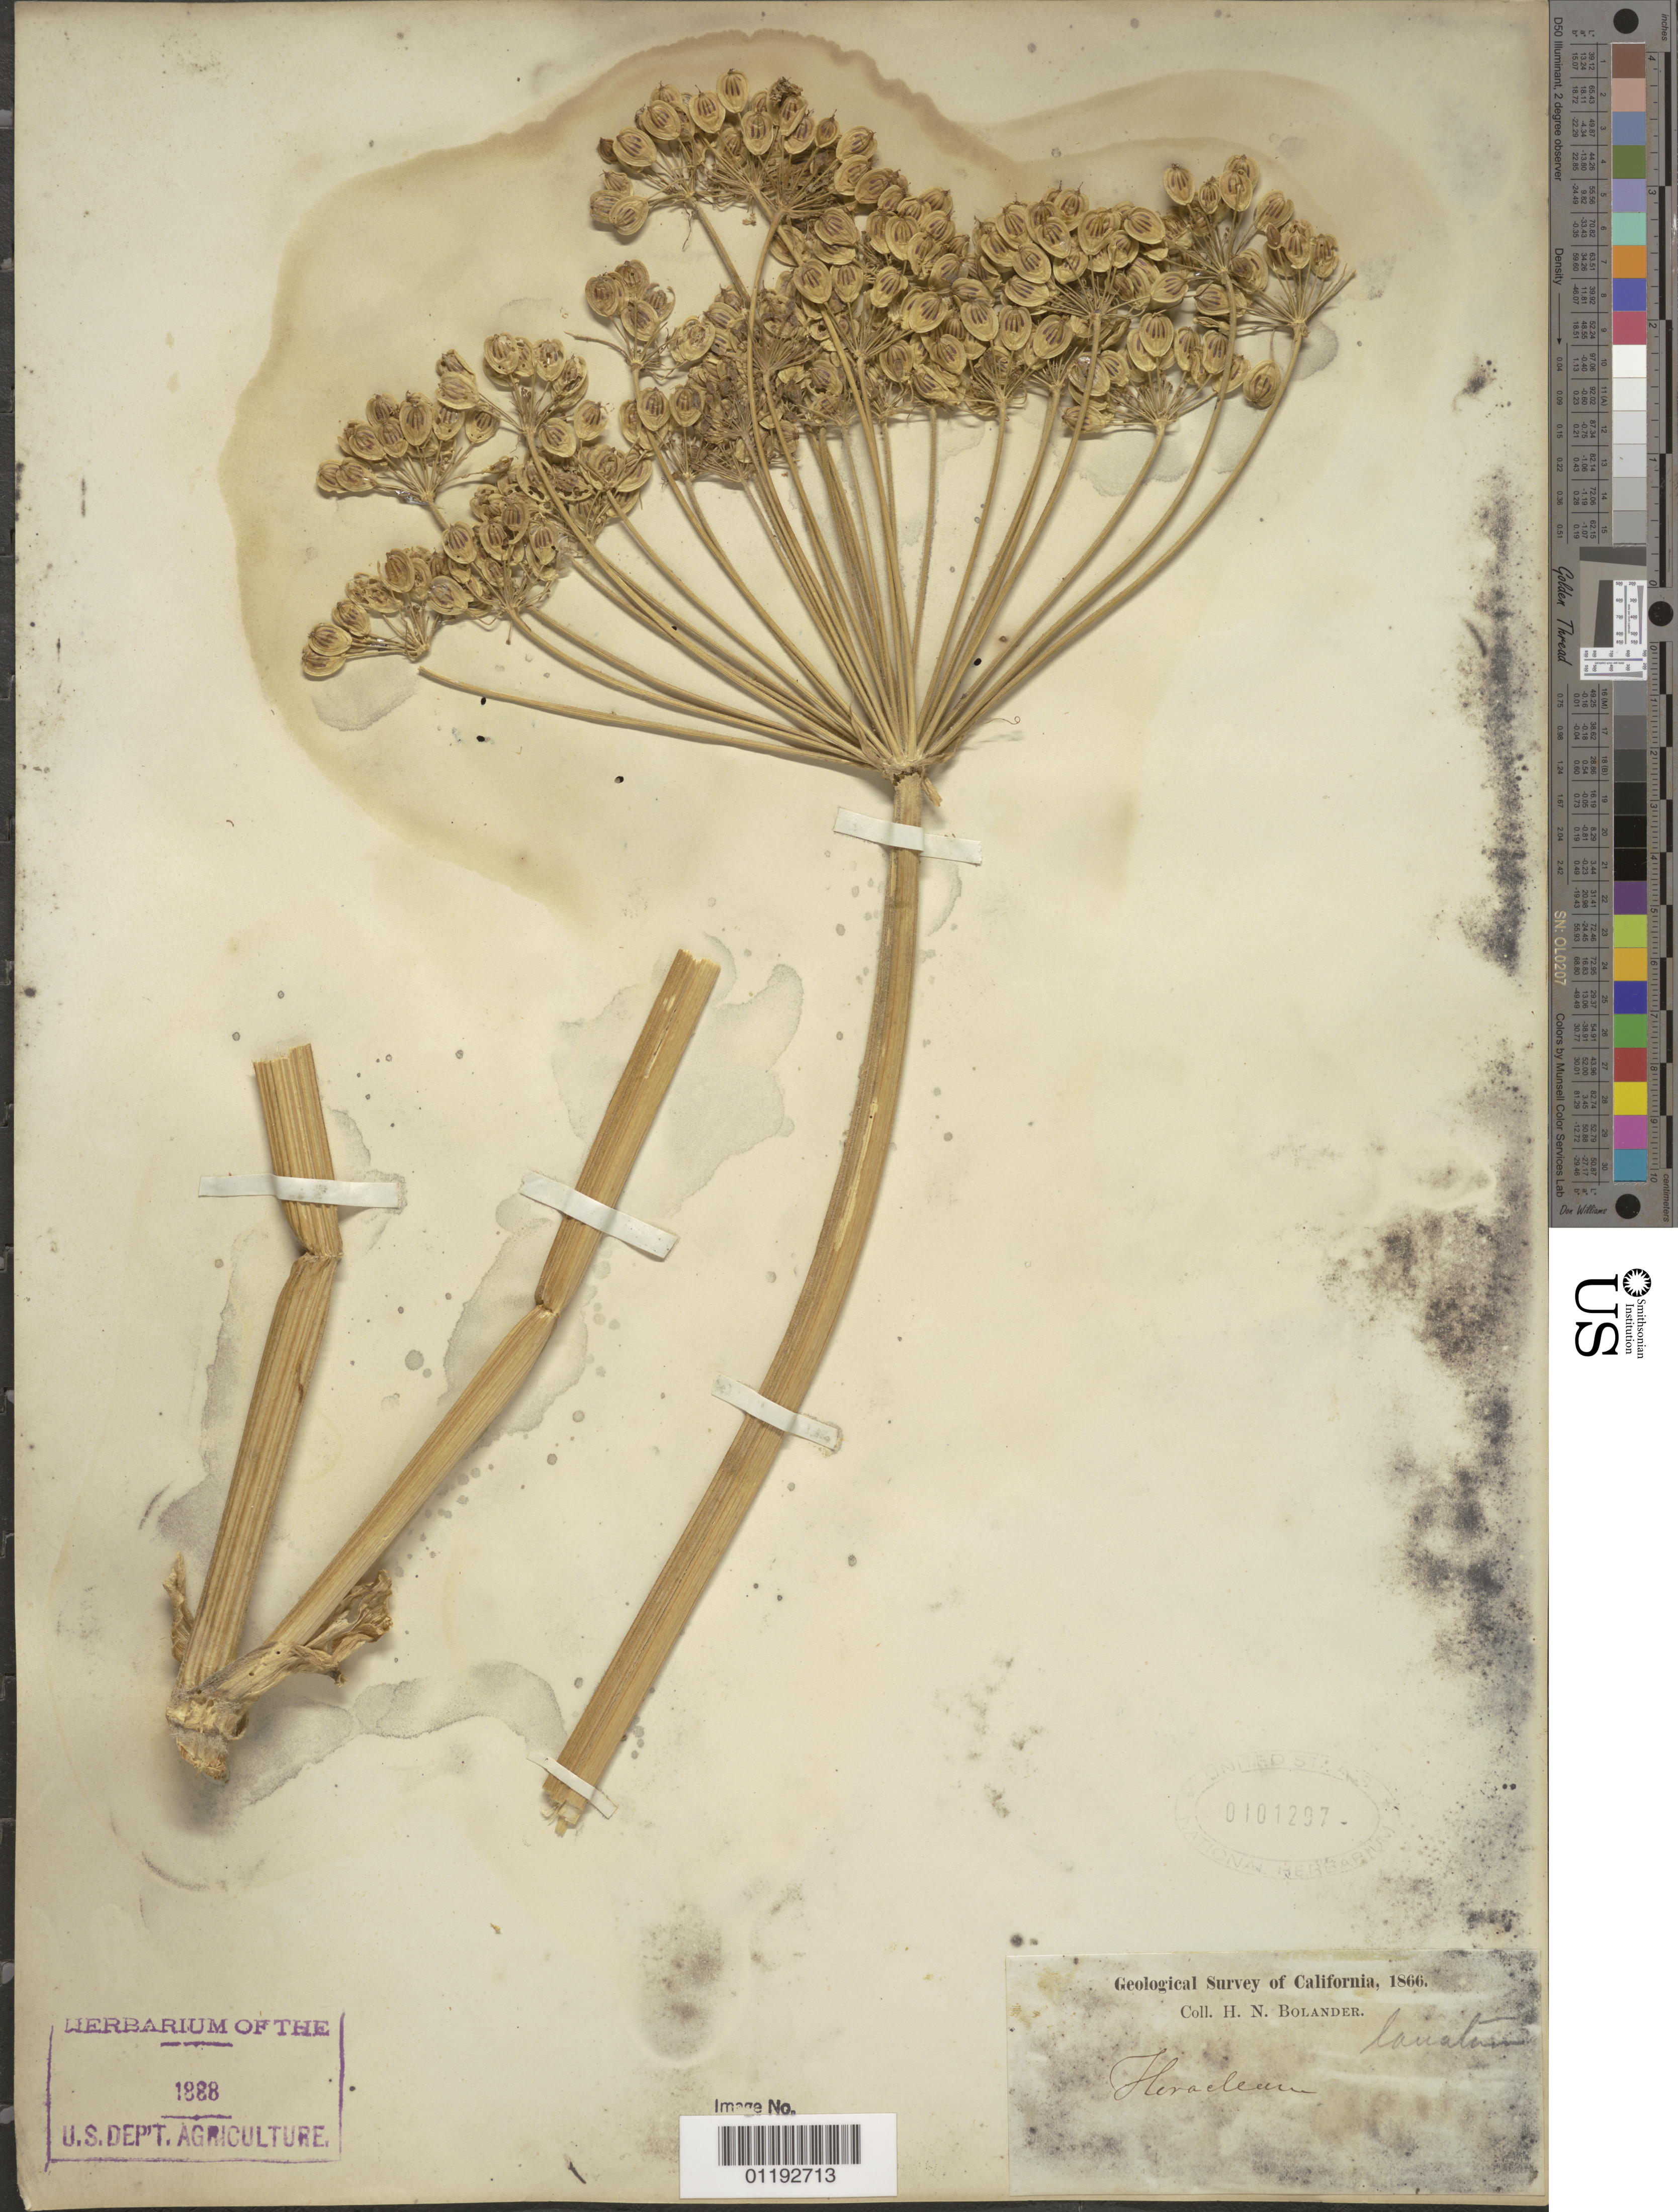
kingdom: Plantae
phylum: Tracheophyta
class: Magnoliopsida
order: Apiales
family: Apiaceae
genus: Heracleum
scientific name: Heracleum lanatum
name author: Michx.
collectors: H. Bolander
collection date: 1866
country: United States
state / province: California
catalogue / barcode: US 101297